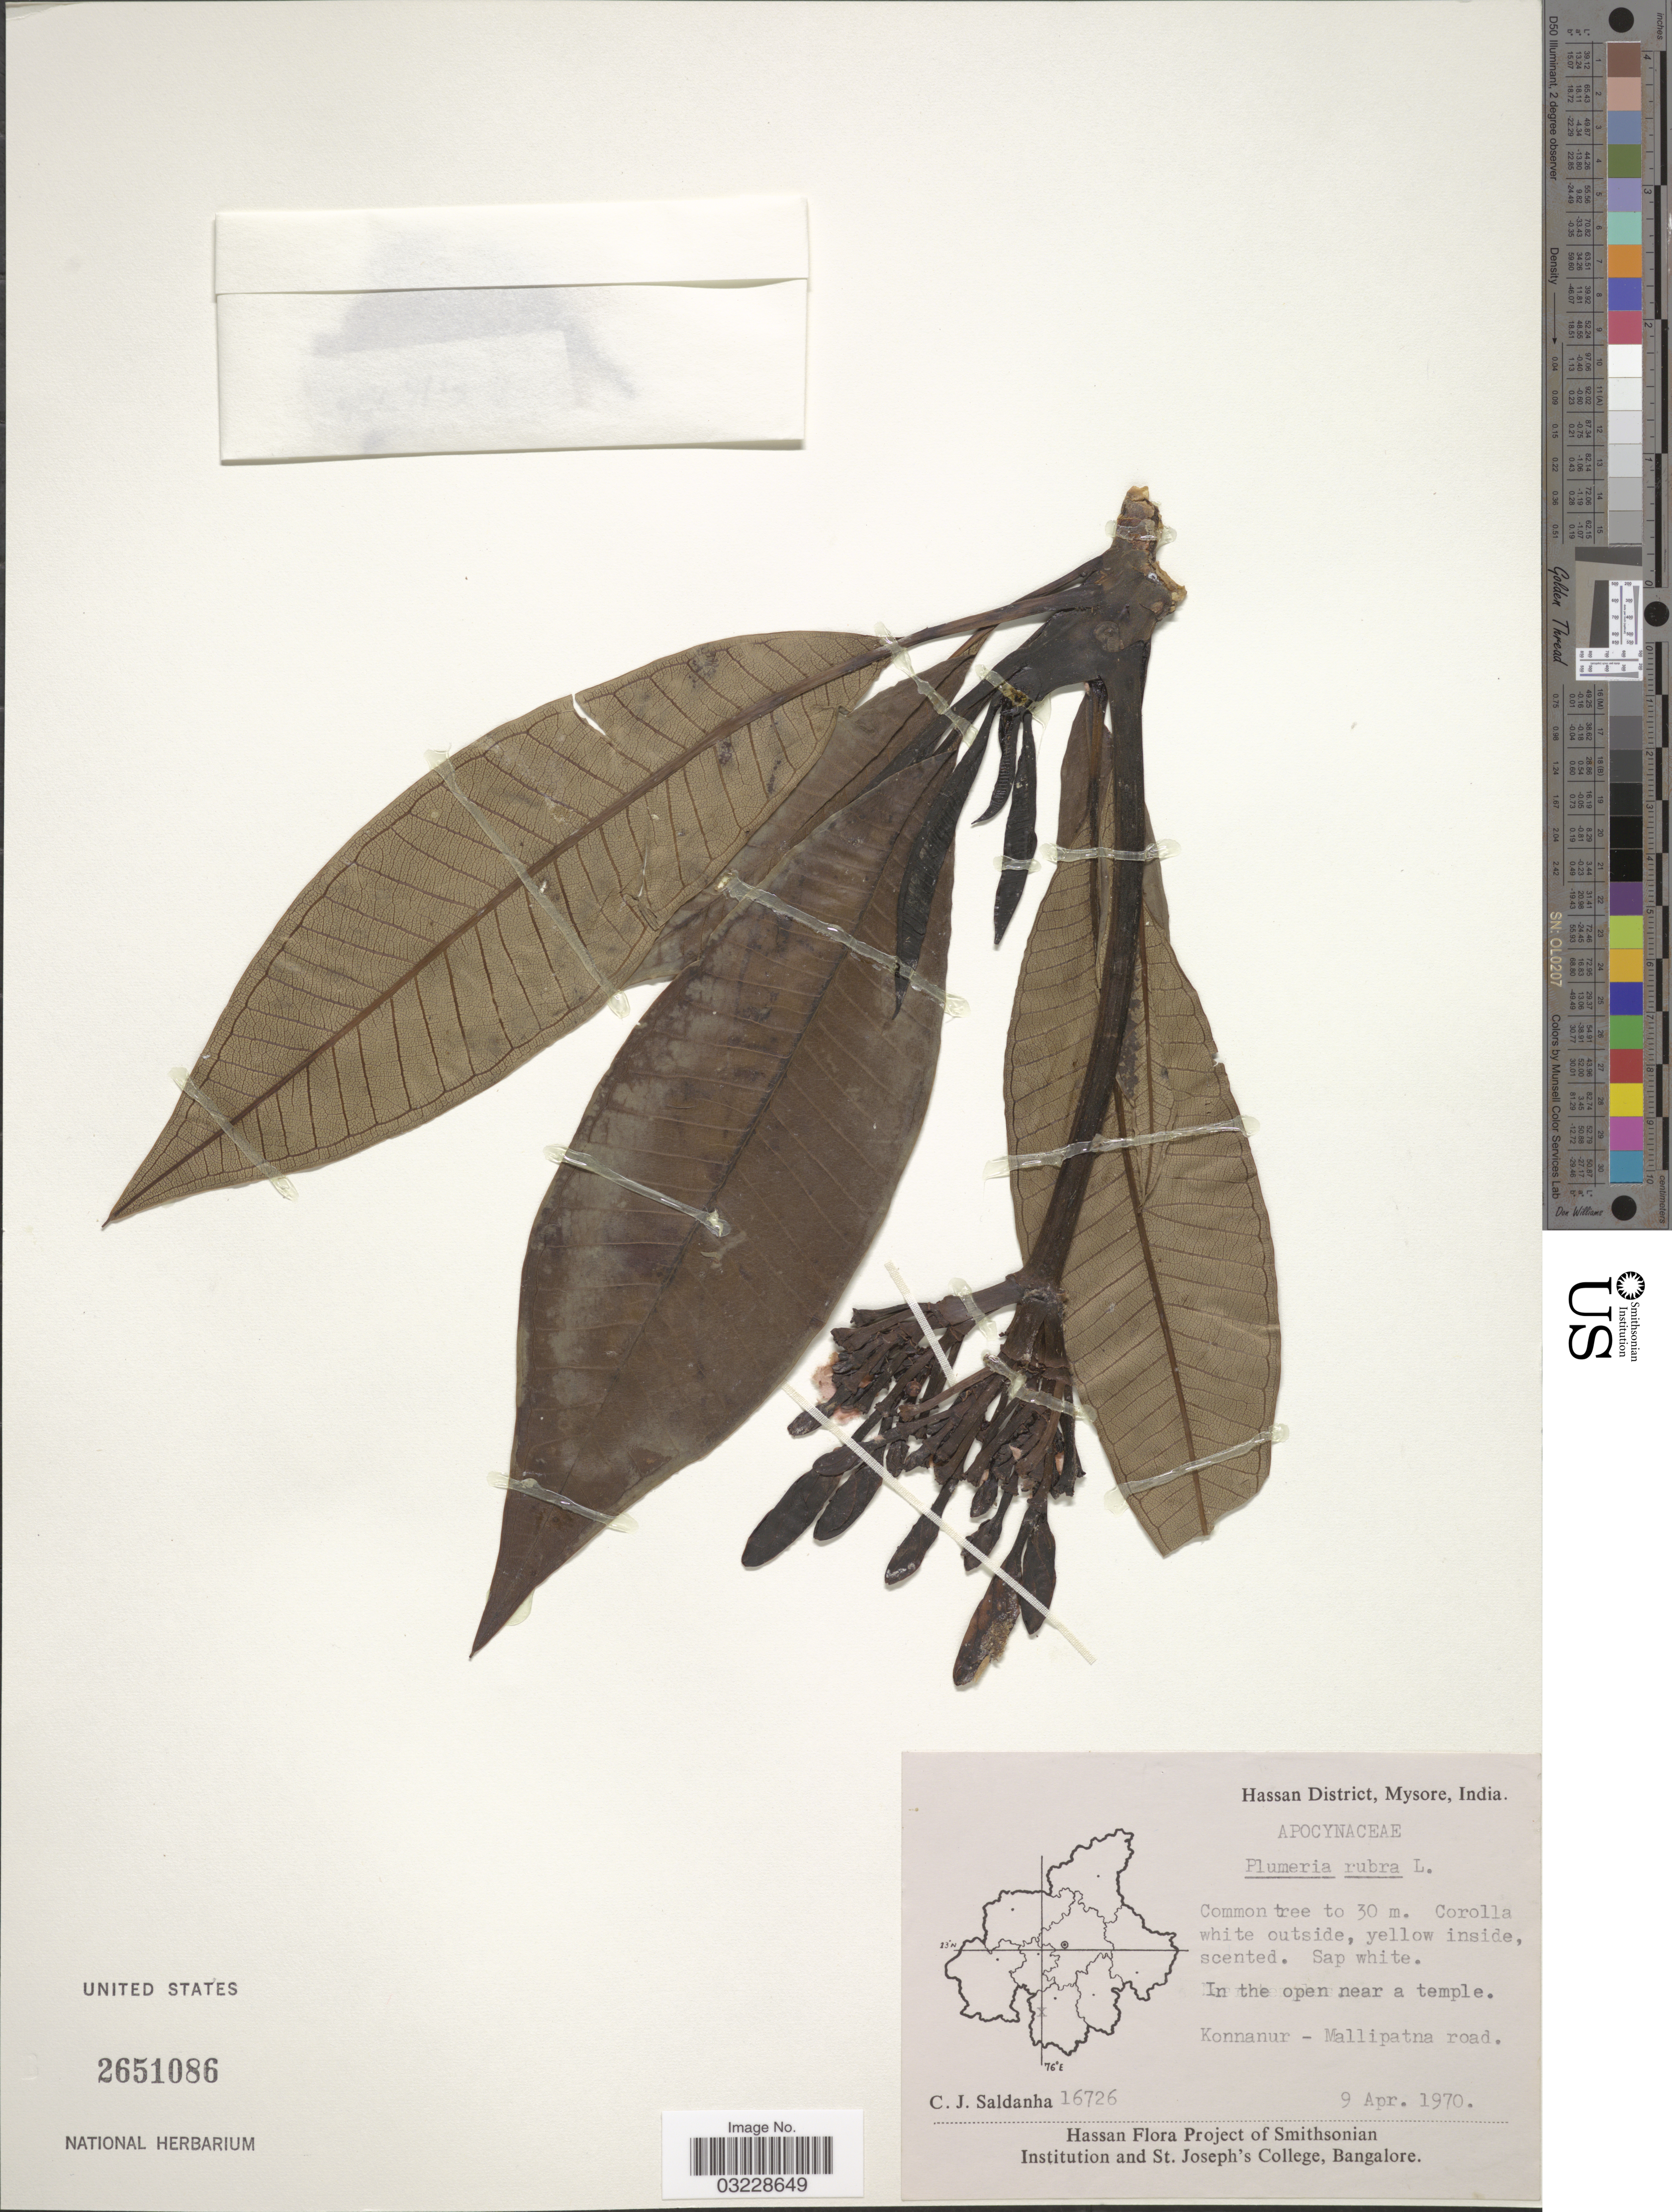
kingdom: Plantae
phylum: Tracheophyta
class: Magnoliopsida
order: Gentianales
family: Apocynaceae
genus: Plumeria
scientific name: Plumeria rubra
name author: L.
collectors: C. J. Saldanha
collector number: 16726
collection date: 1970-04-09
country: India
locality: Hassan District, Mysore. Konnanur - Mallipatna road.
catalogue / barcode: US 2651086